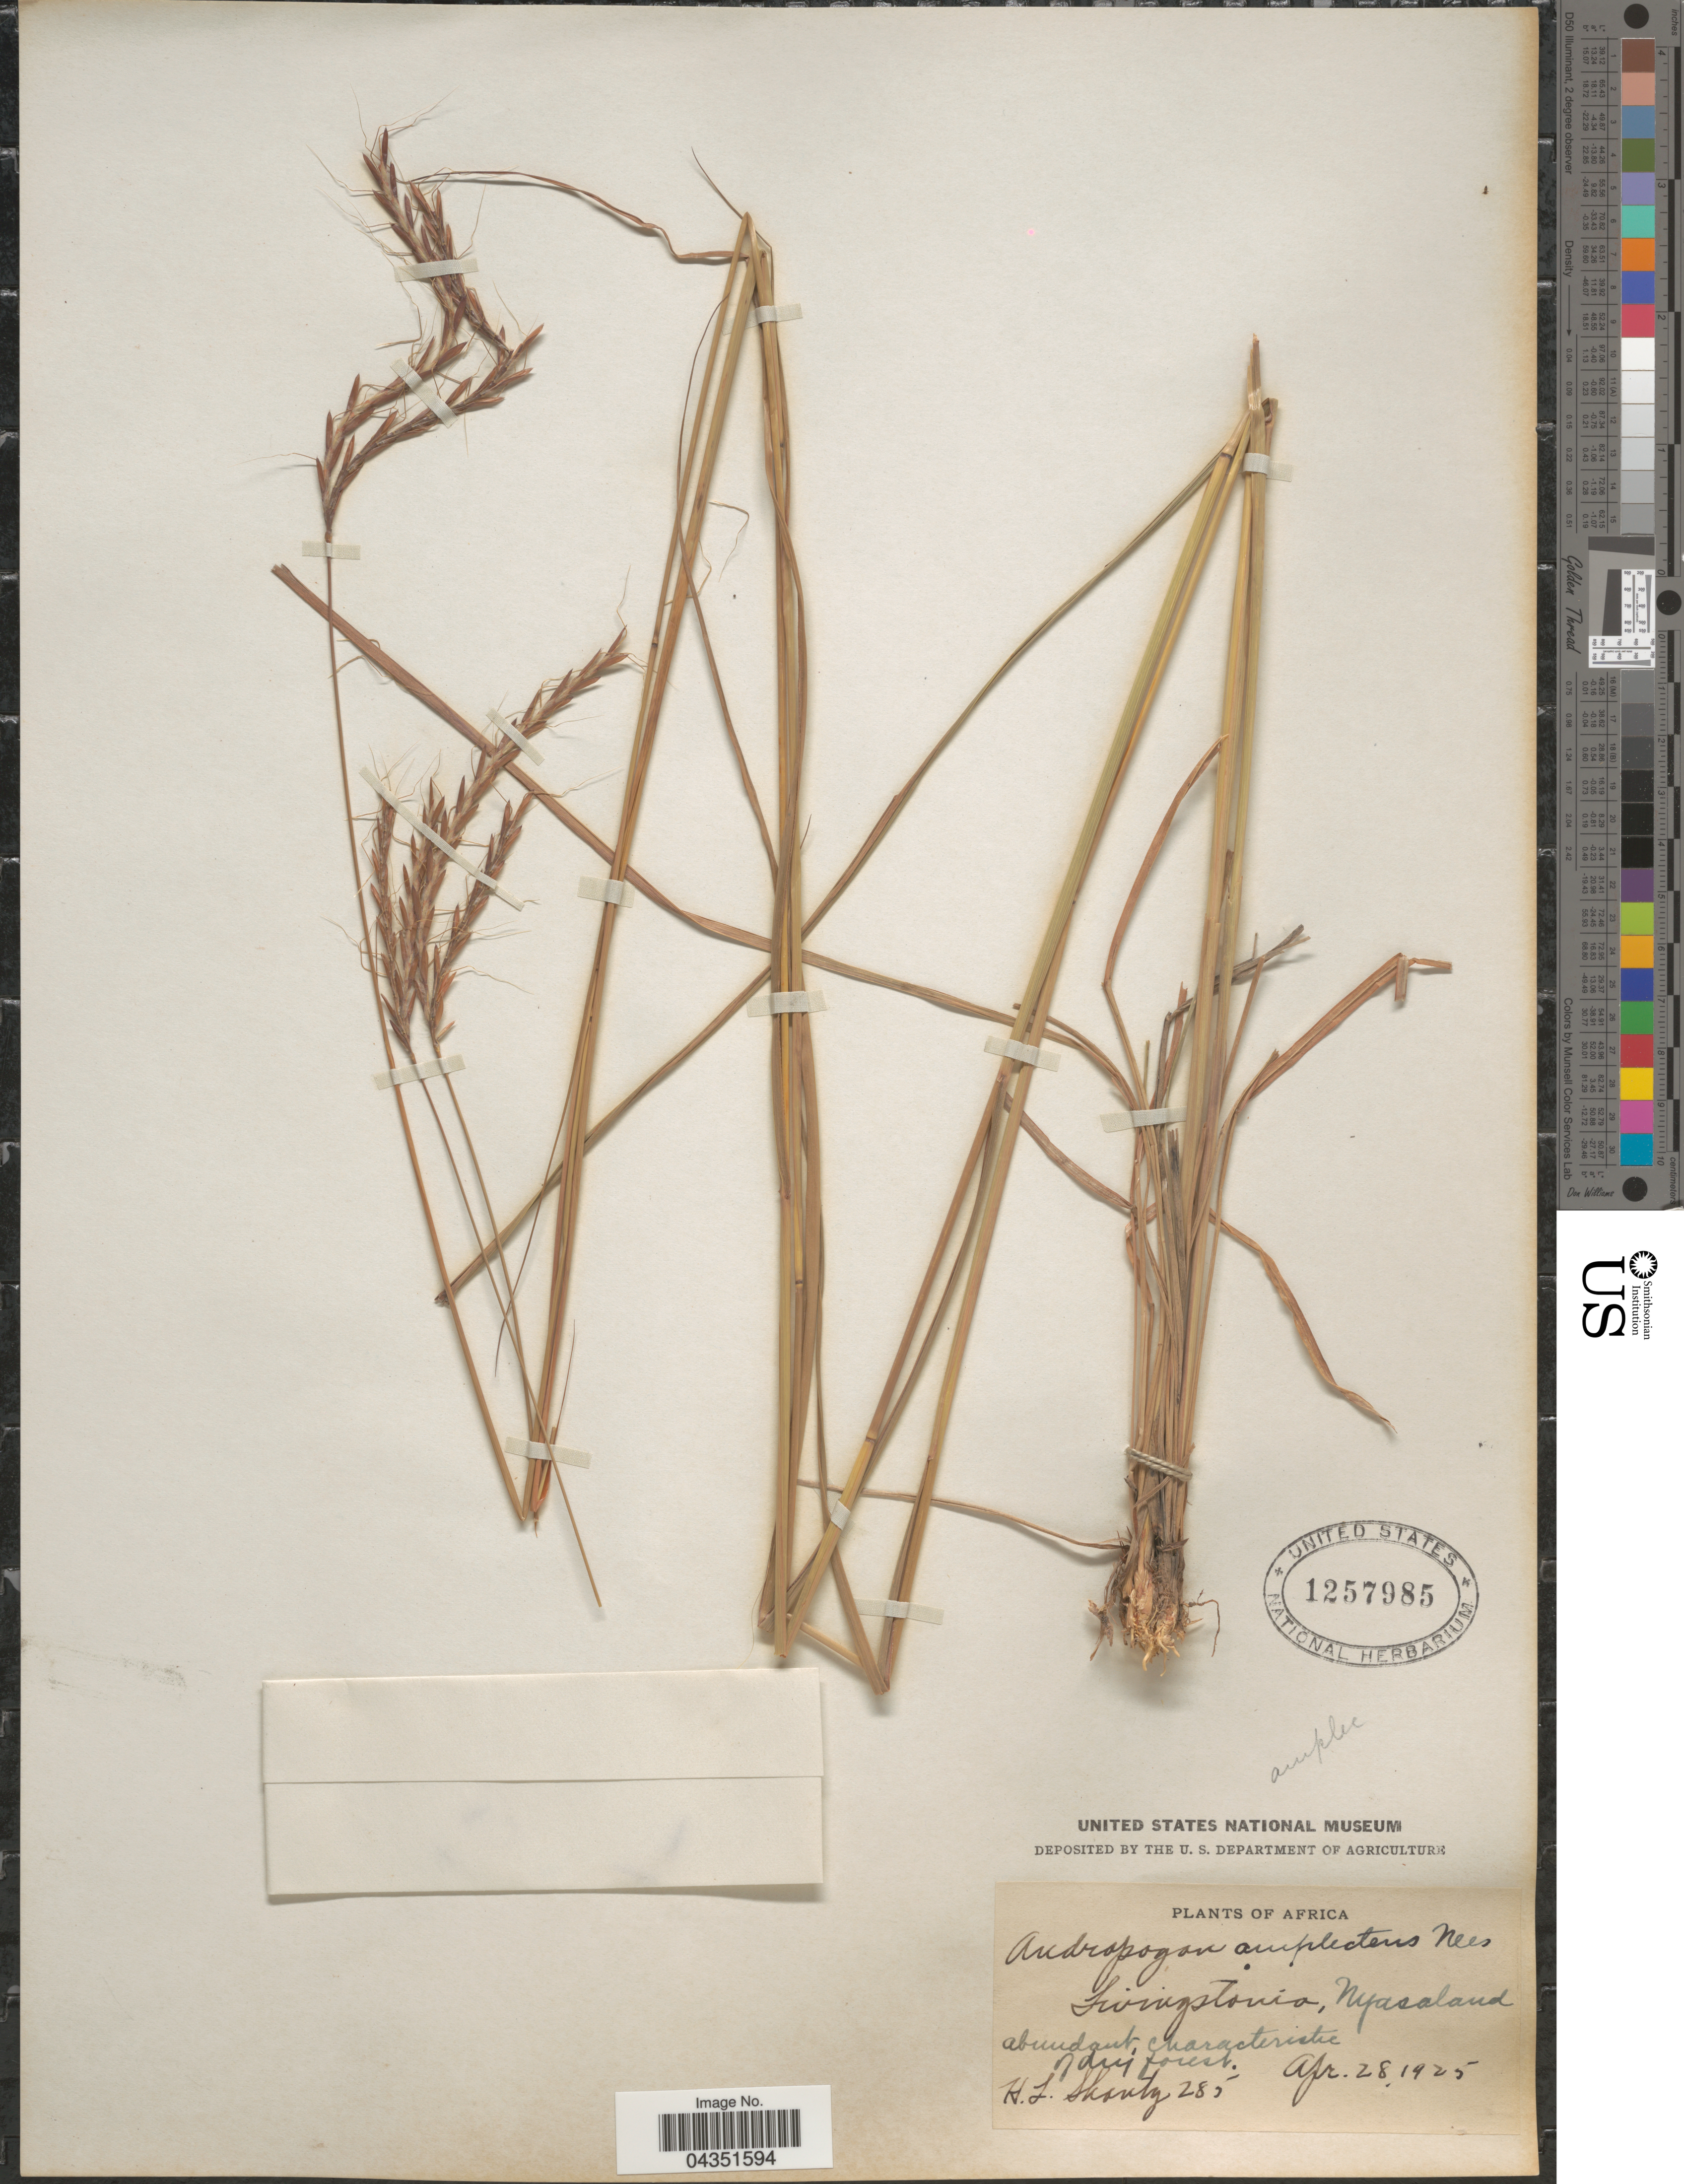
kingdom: Plantae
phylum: Tracheophyta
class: Liliopsida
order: Poales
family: Poaceae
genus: Diheteropogon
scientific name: Diheteropogon sp.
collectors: H. Shantz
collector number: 285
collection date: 1925-04-28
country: Malawi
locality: Livingston. Nyasaland.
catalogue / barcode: US 1257985